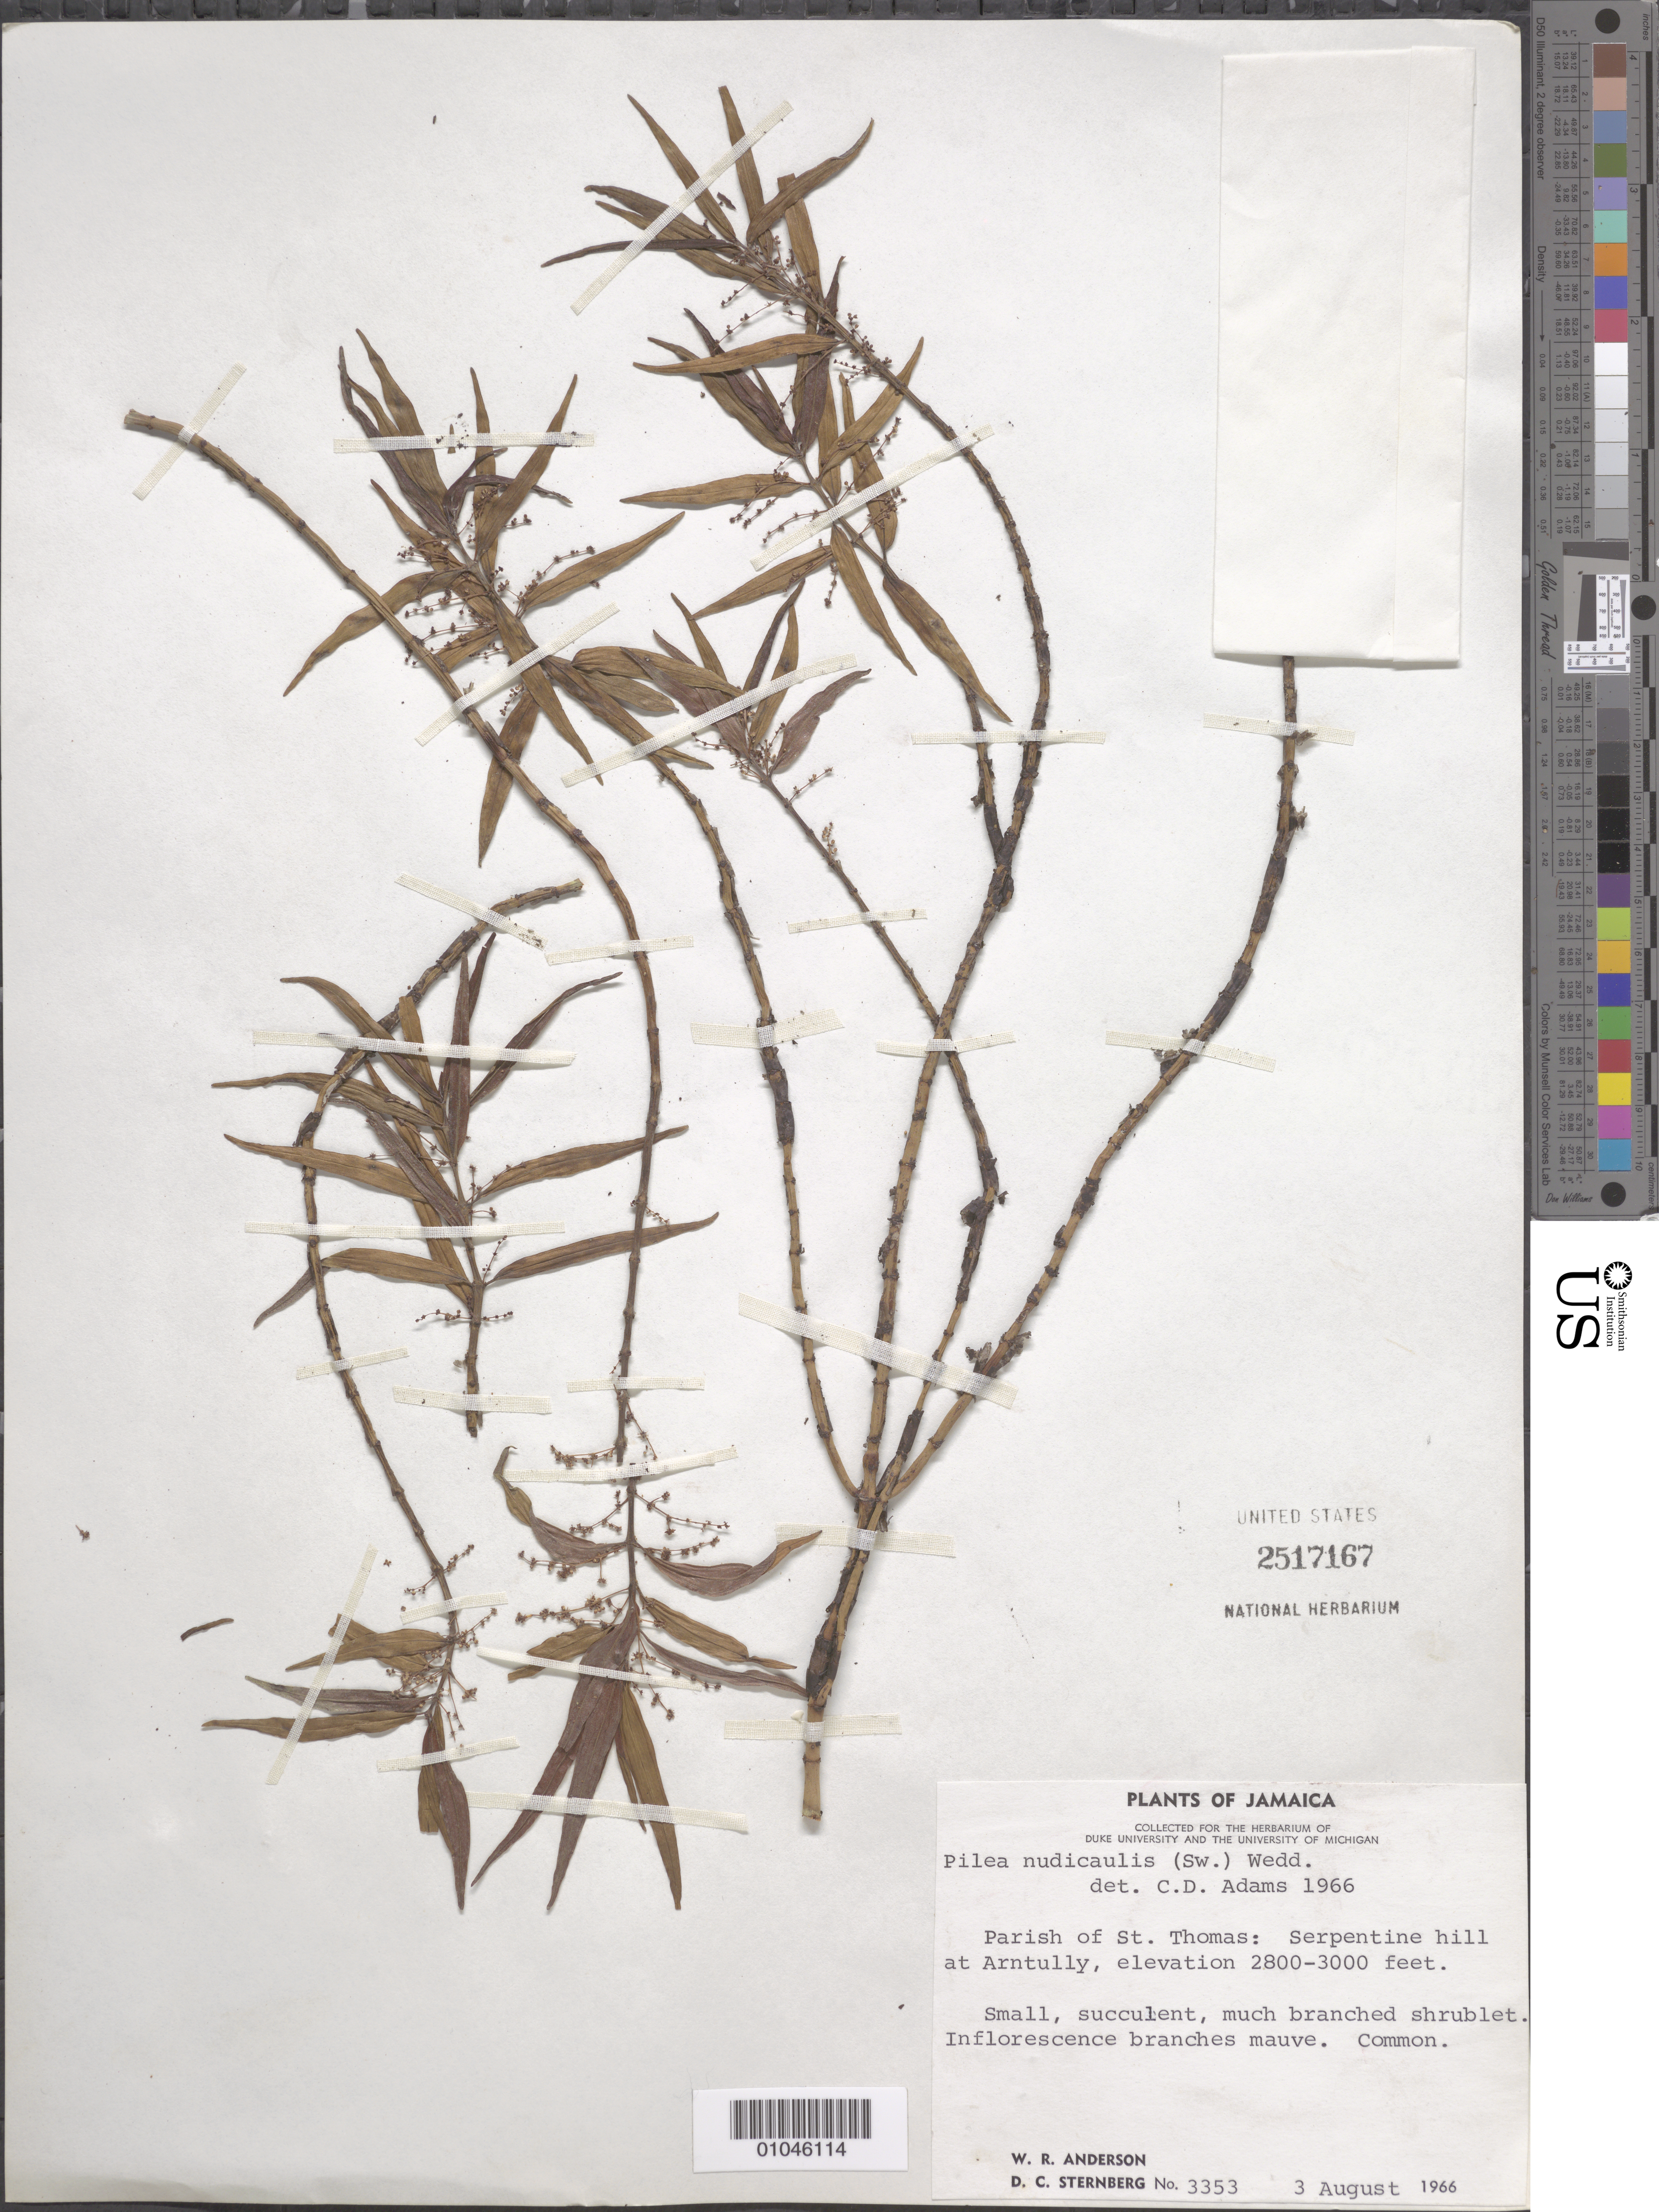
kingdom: Plantae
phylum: Tracheophyta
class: Magnoliopsida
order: Rosales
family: Urticaceae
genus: Pilea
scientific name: Pilea nudicaulis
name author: (Sw.) Wedd.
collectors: W. R. Anderson & D. Sternberg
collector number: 3353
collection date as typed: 03 Aug 1966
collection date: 1966-08-03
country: Jamaica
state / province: Saint Thomas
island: Jamaica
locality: Serpentine Hill at Arntully, much branched shrublet. Inflorescence branches mauve. Common.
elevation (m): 853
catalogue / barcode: US 2517167